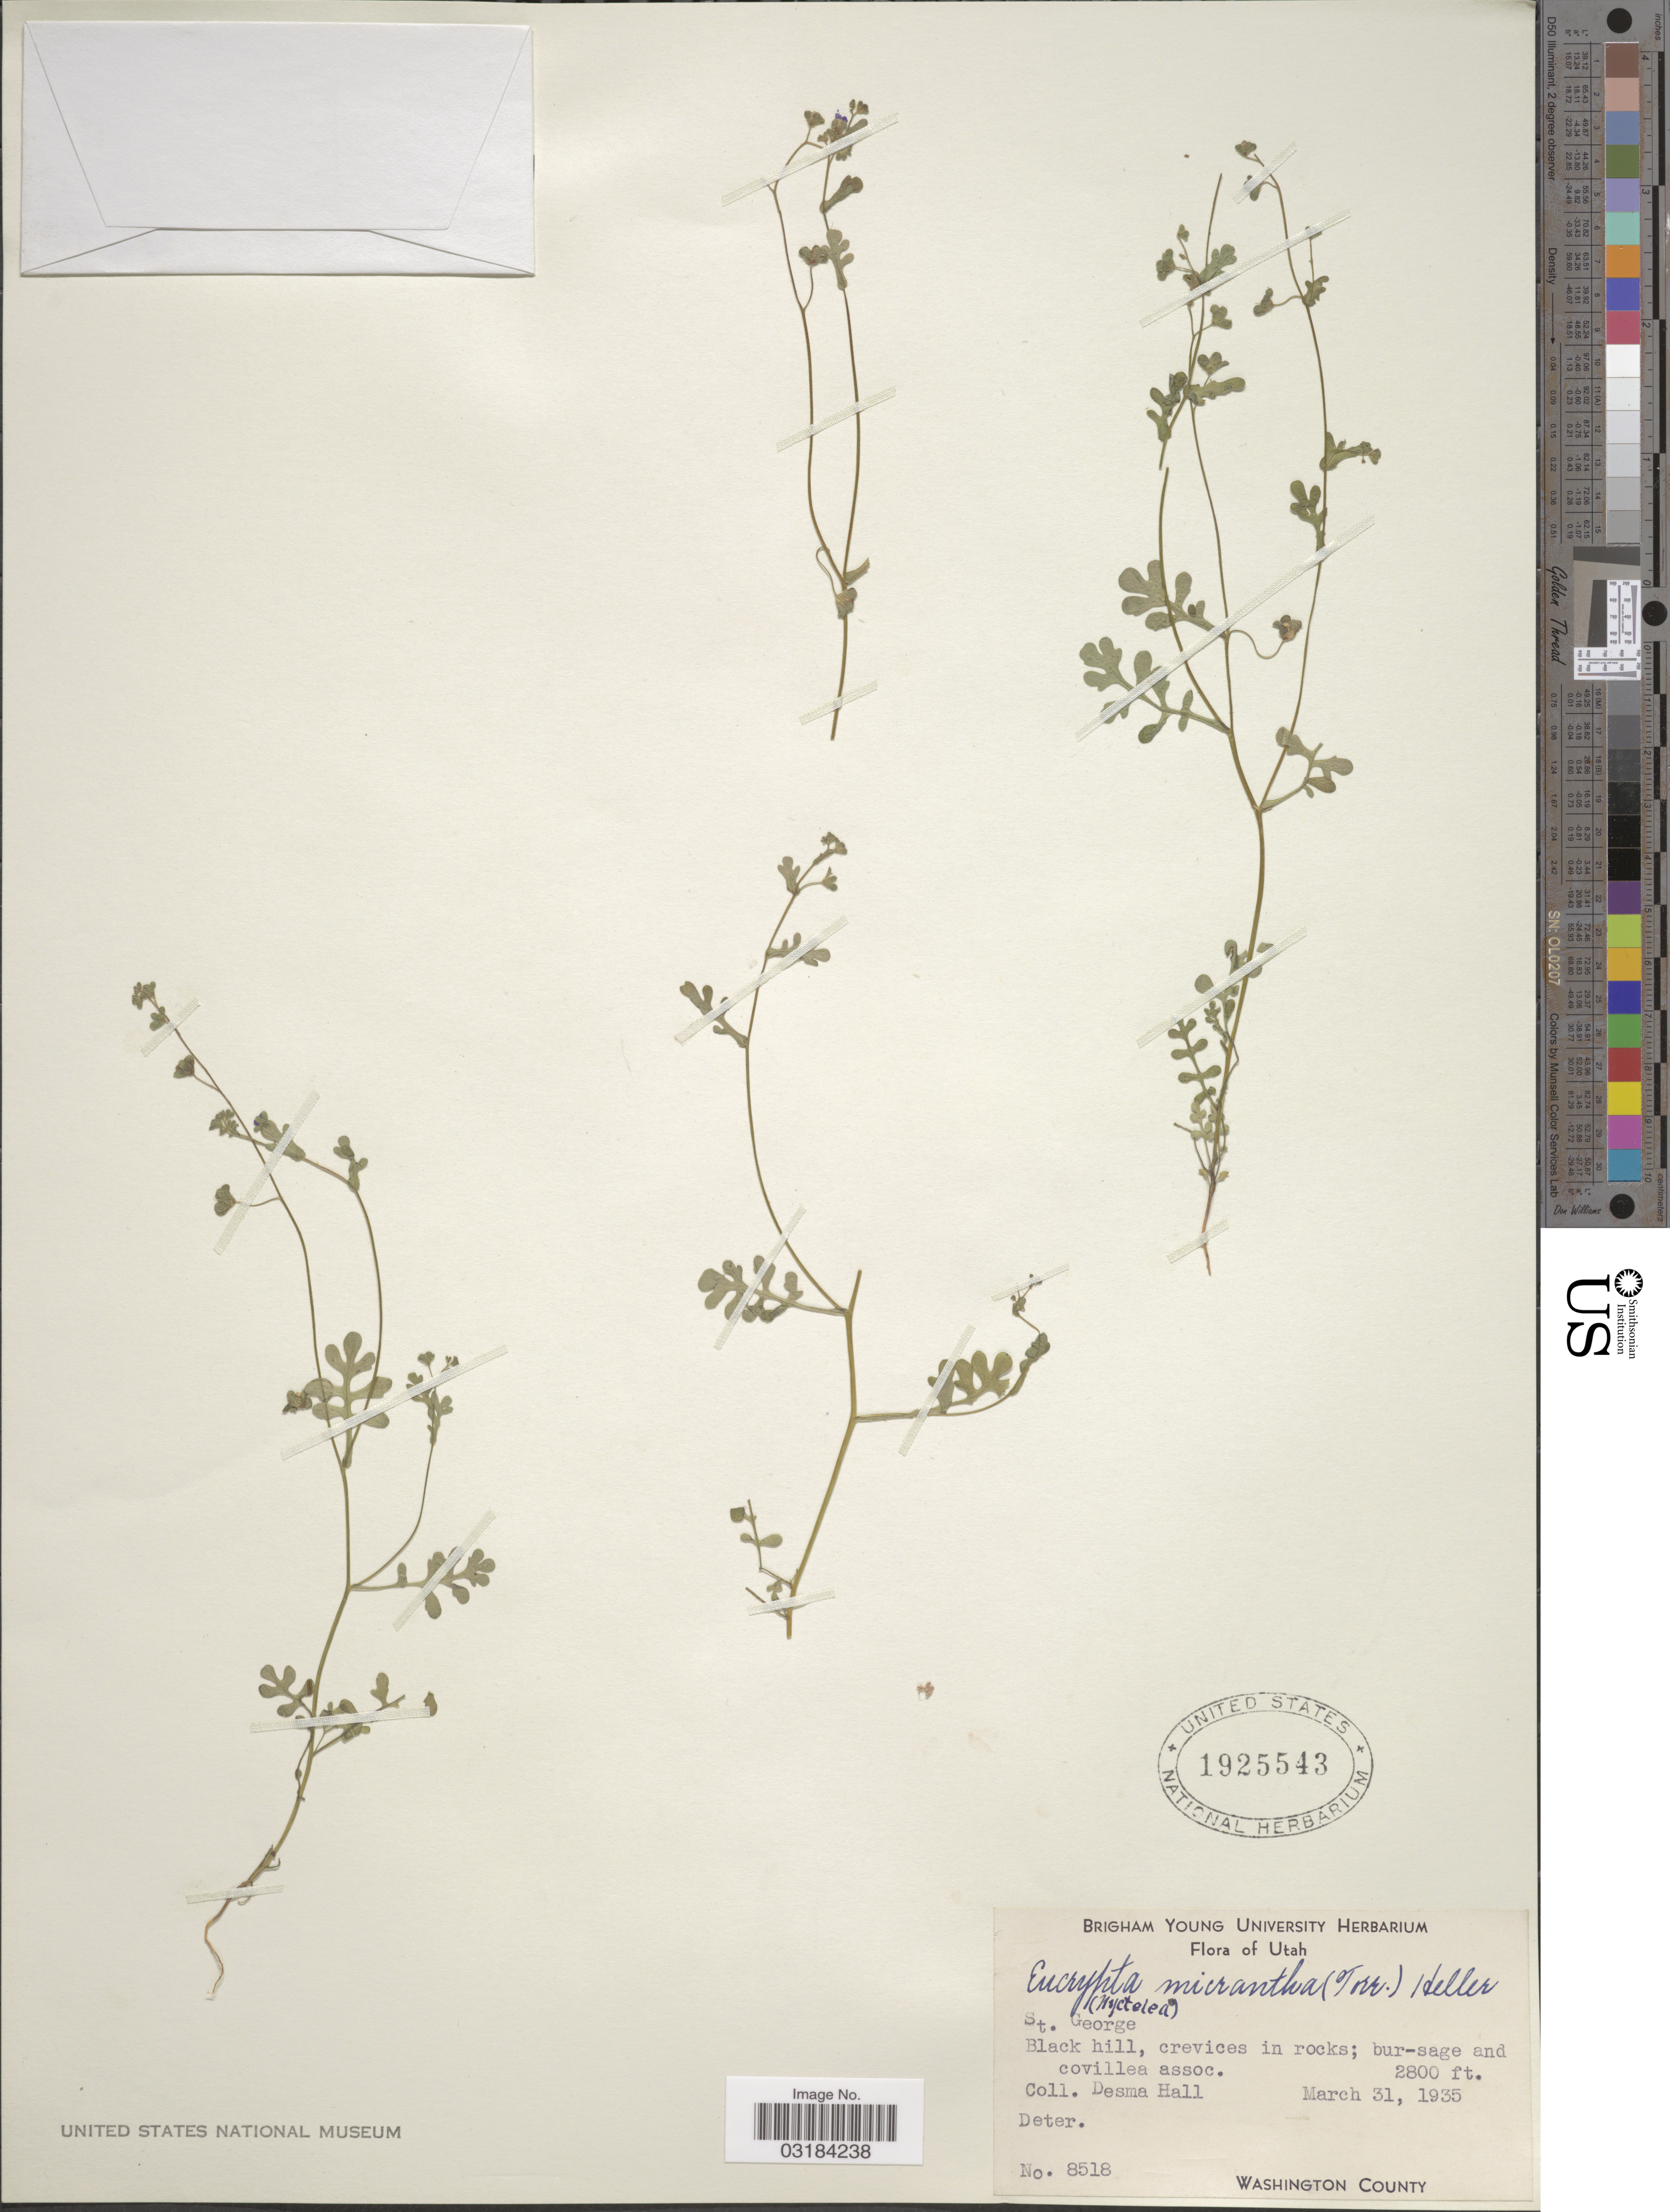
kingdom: Plantae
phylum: Tracheophyta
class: Magnoliopsida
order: Boraginales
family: Hydrophyllaceae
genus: Eucrypta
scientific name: Eucrypta micrantha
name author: (Torr.) A. Heller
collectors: D. Hall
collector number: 8518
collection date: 1935-03-31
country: United States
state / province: Utah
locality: St. George. Black hill, crevices in rocks.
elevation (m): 853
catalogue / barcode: US 1925543